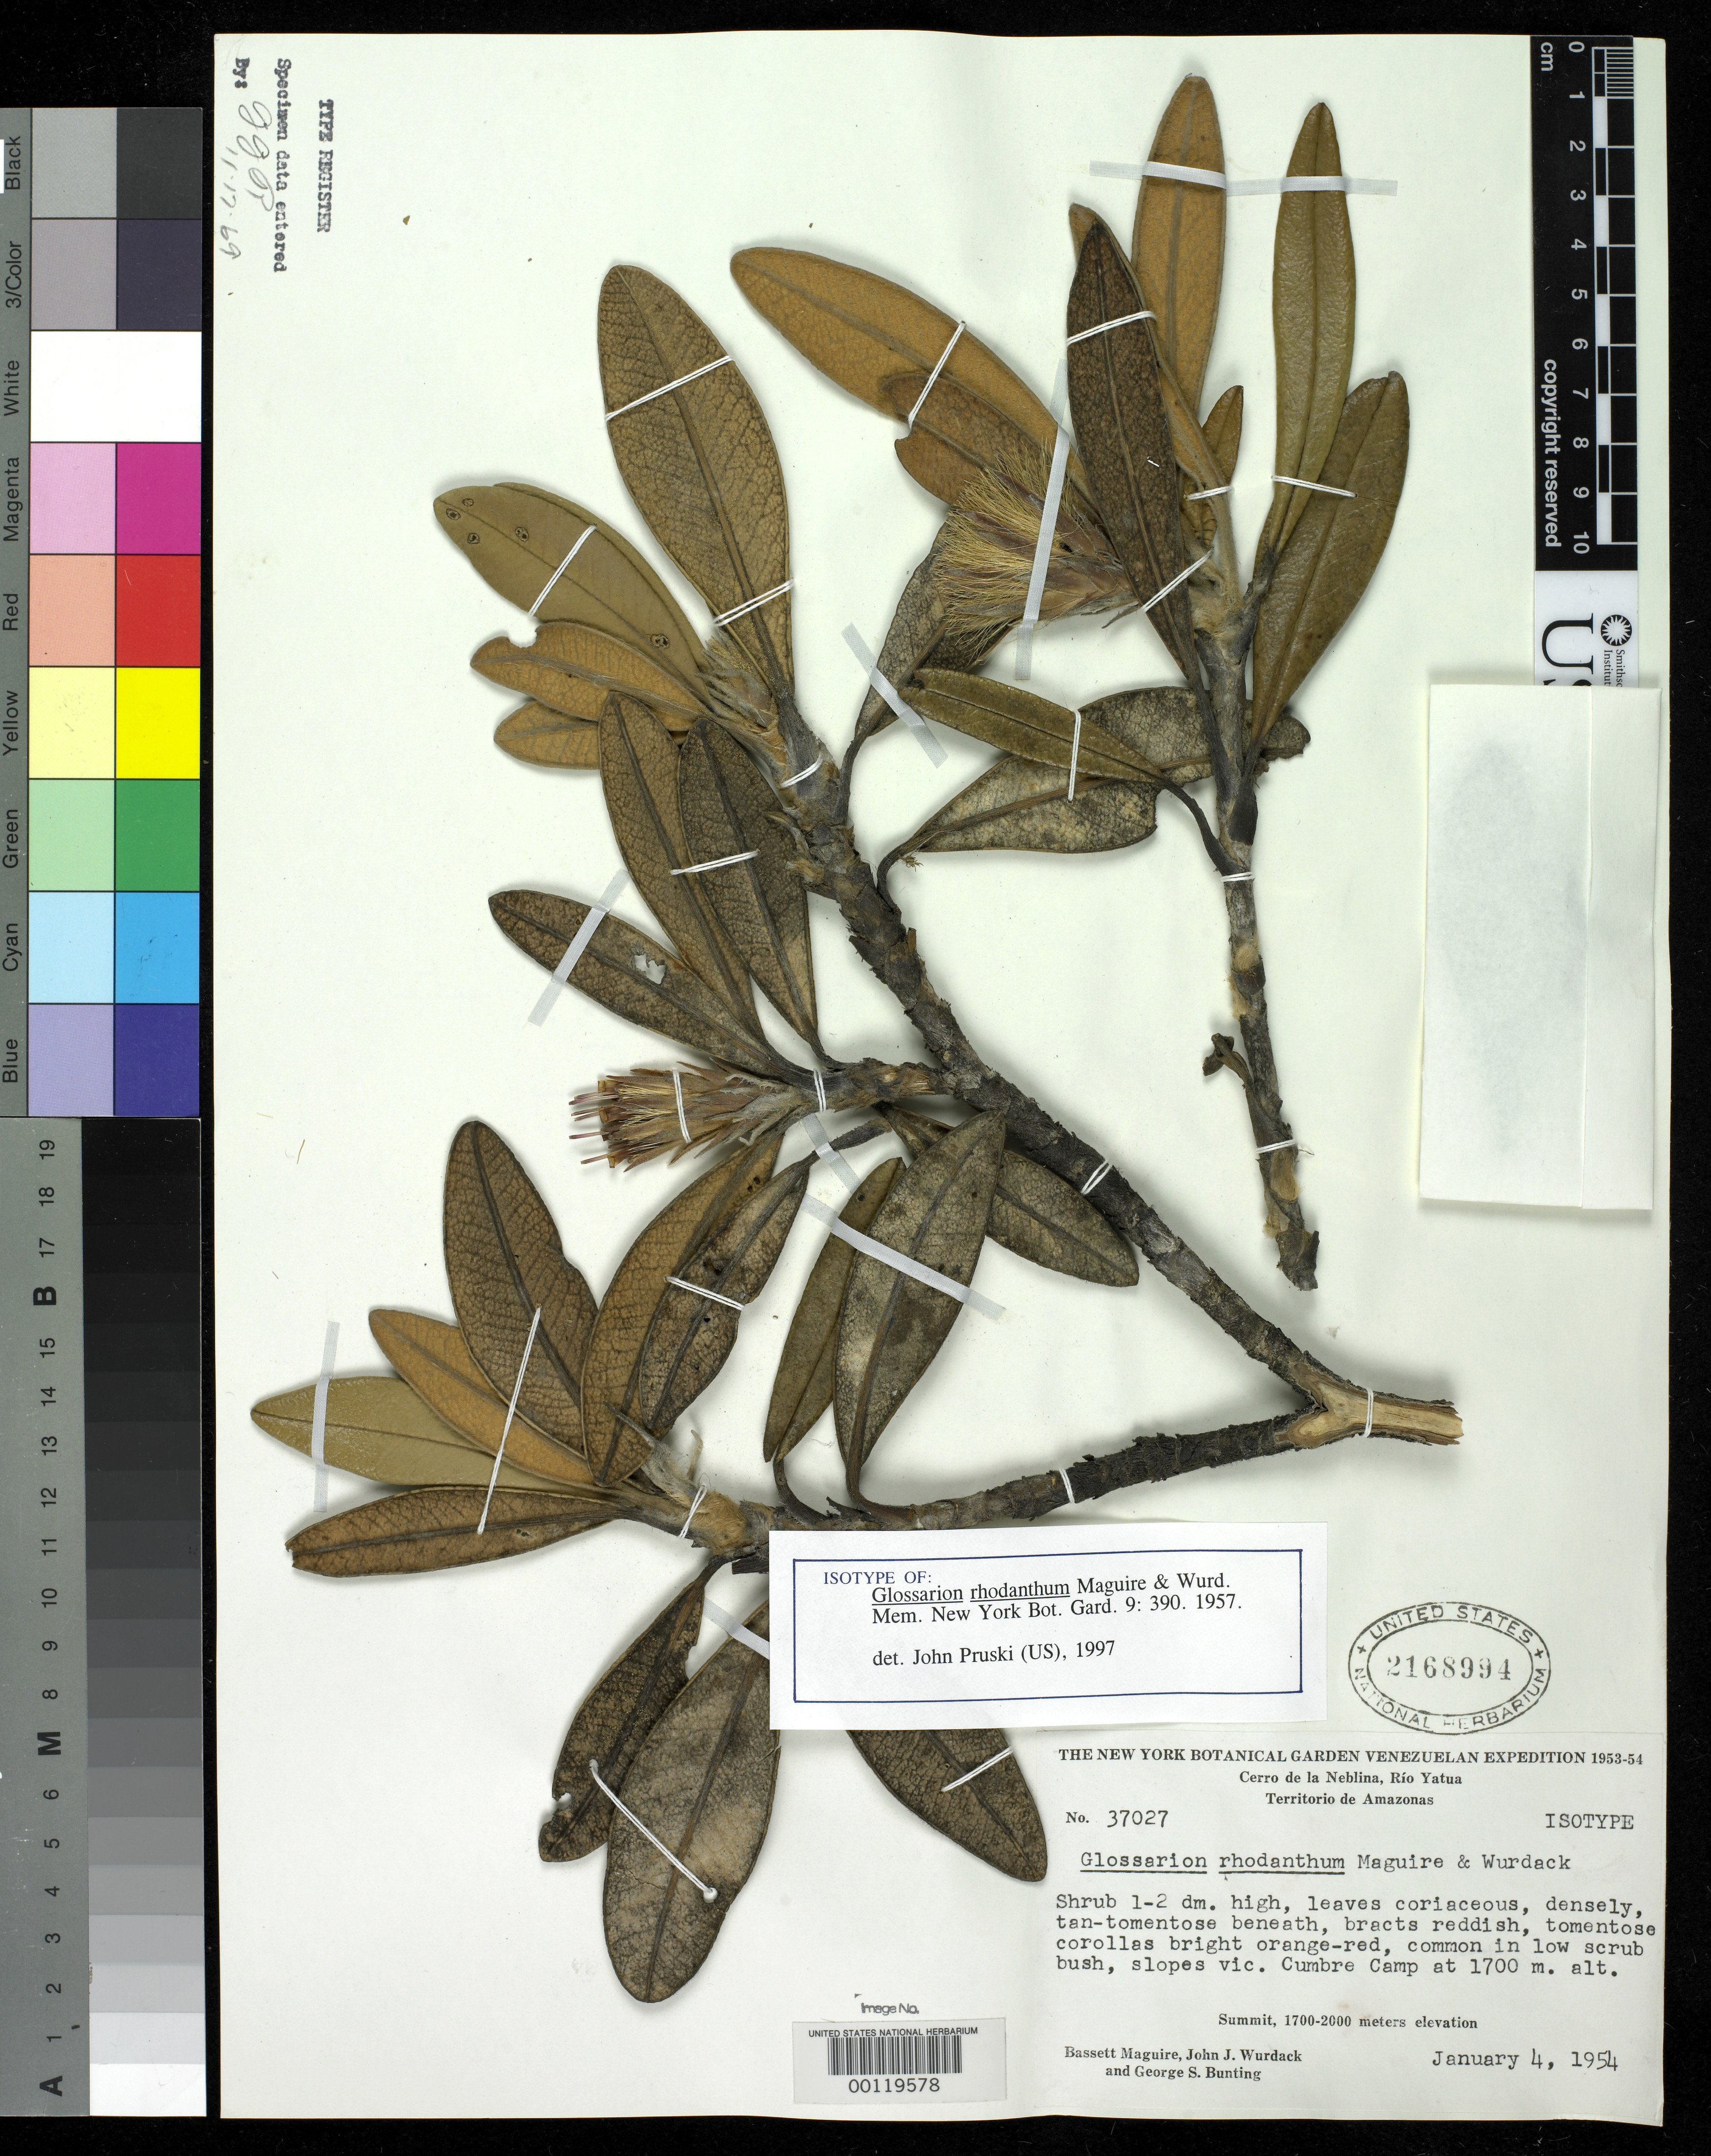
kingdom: Plantae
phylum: Tracheophyta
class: Magnoliopsida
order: Asterales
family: Asteraceae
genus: Glossarion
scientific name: Glossarion rhodanthum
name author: Maguire & Wurdack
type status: Isotype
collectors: B. Maguire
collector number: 37027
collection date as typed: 04 Jan 1954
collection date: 1954-01-04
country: Venezuela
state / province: Amazonas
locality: Cerro de La Neblina.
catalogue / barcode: US 2168994